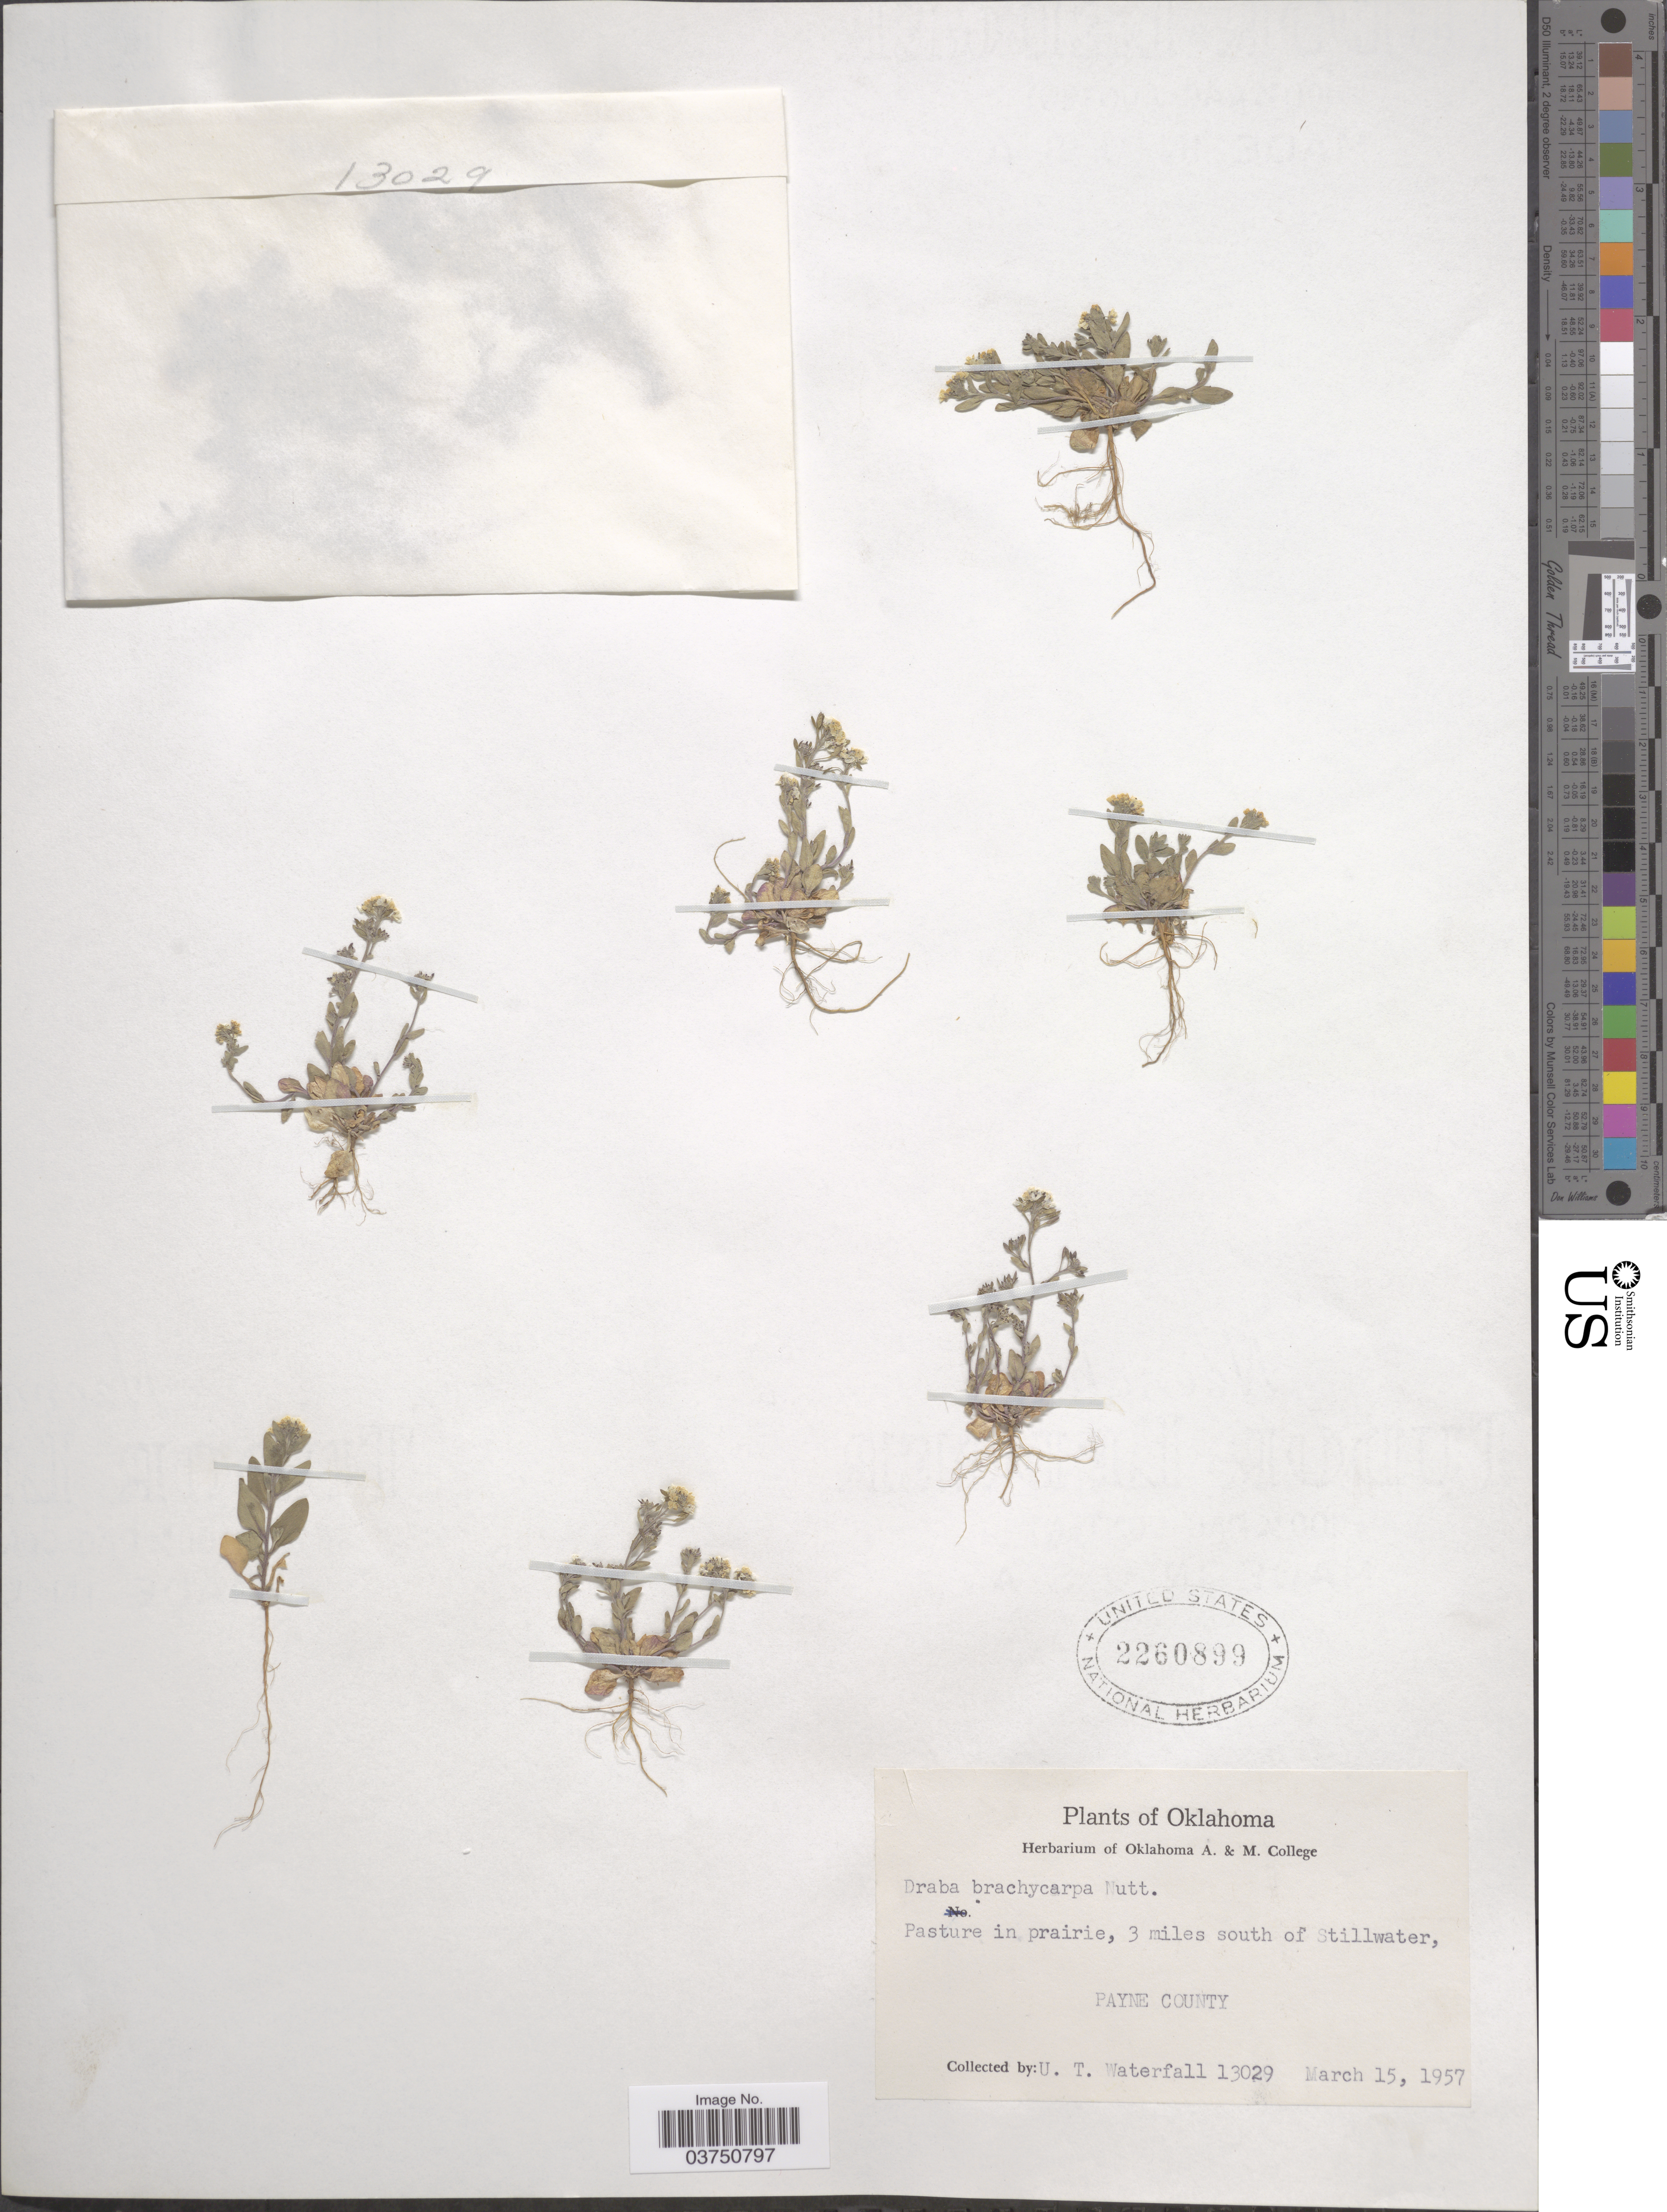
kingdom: Plantae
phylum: Tracheophyta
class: Magnoliopsida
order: Brassicales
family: Brassicaceae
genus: Draba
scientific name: Draba brachycarpa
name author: (Nutt.) Torr. & A. Gray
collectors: U. T. Waterfall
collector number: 13029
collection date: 1957-03-15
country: United States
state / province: Oklahoma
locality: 3 miles south of Stillwater, Payne County.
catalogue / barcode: US 2260899